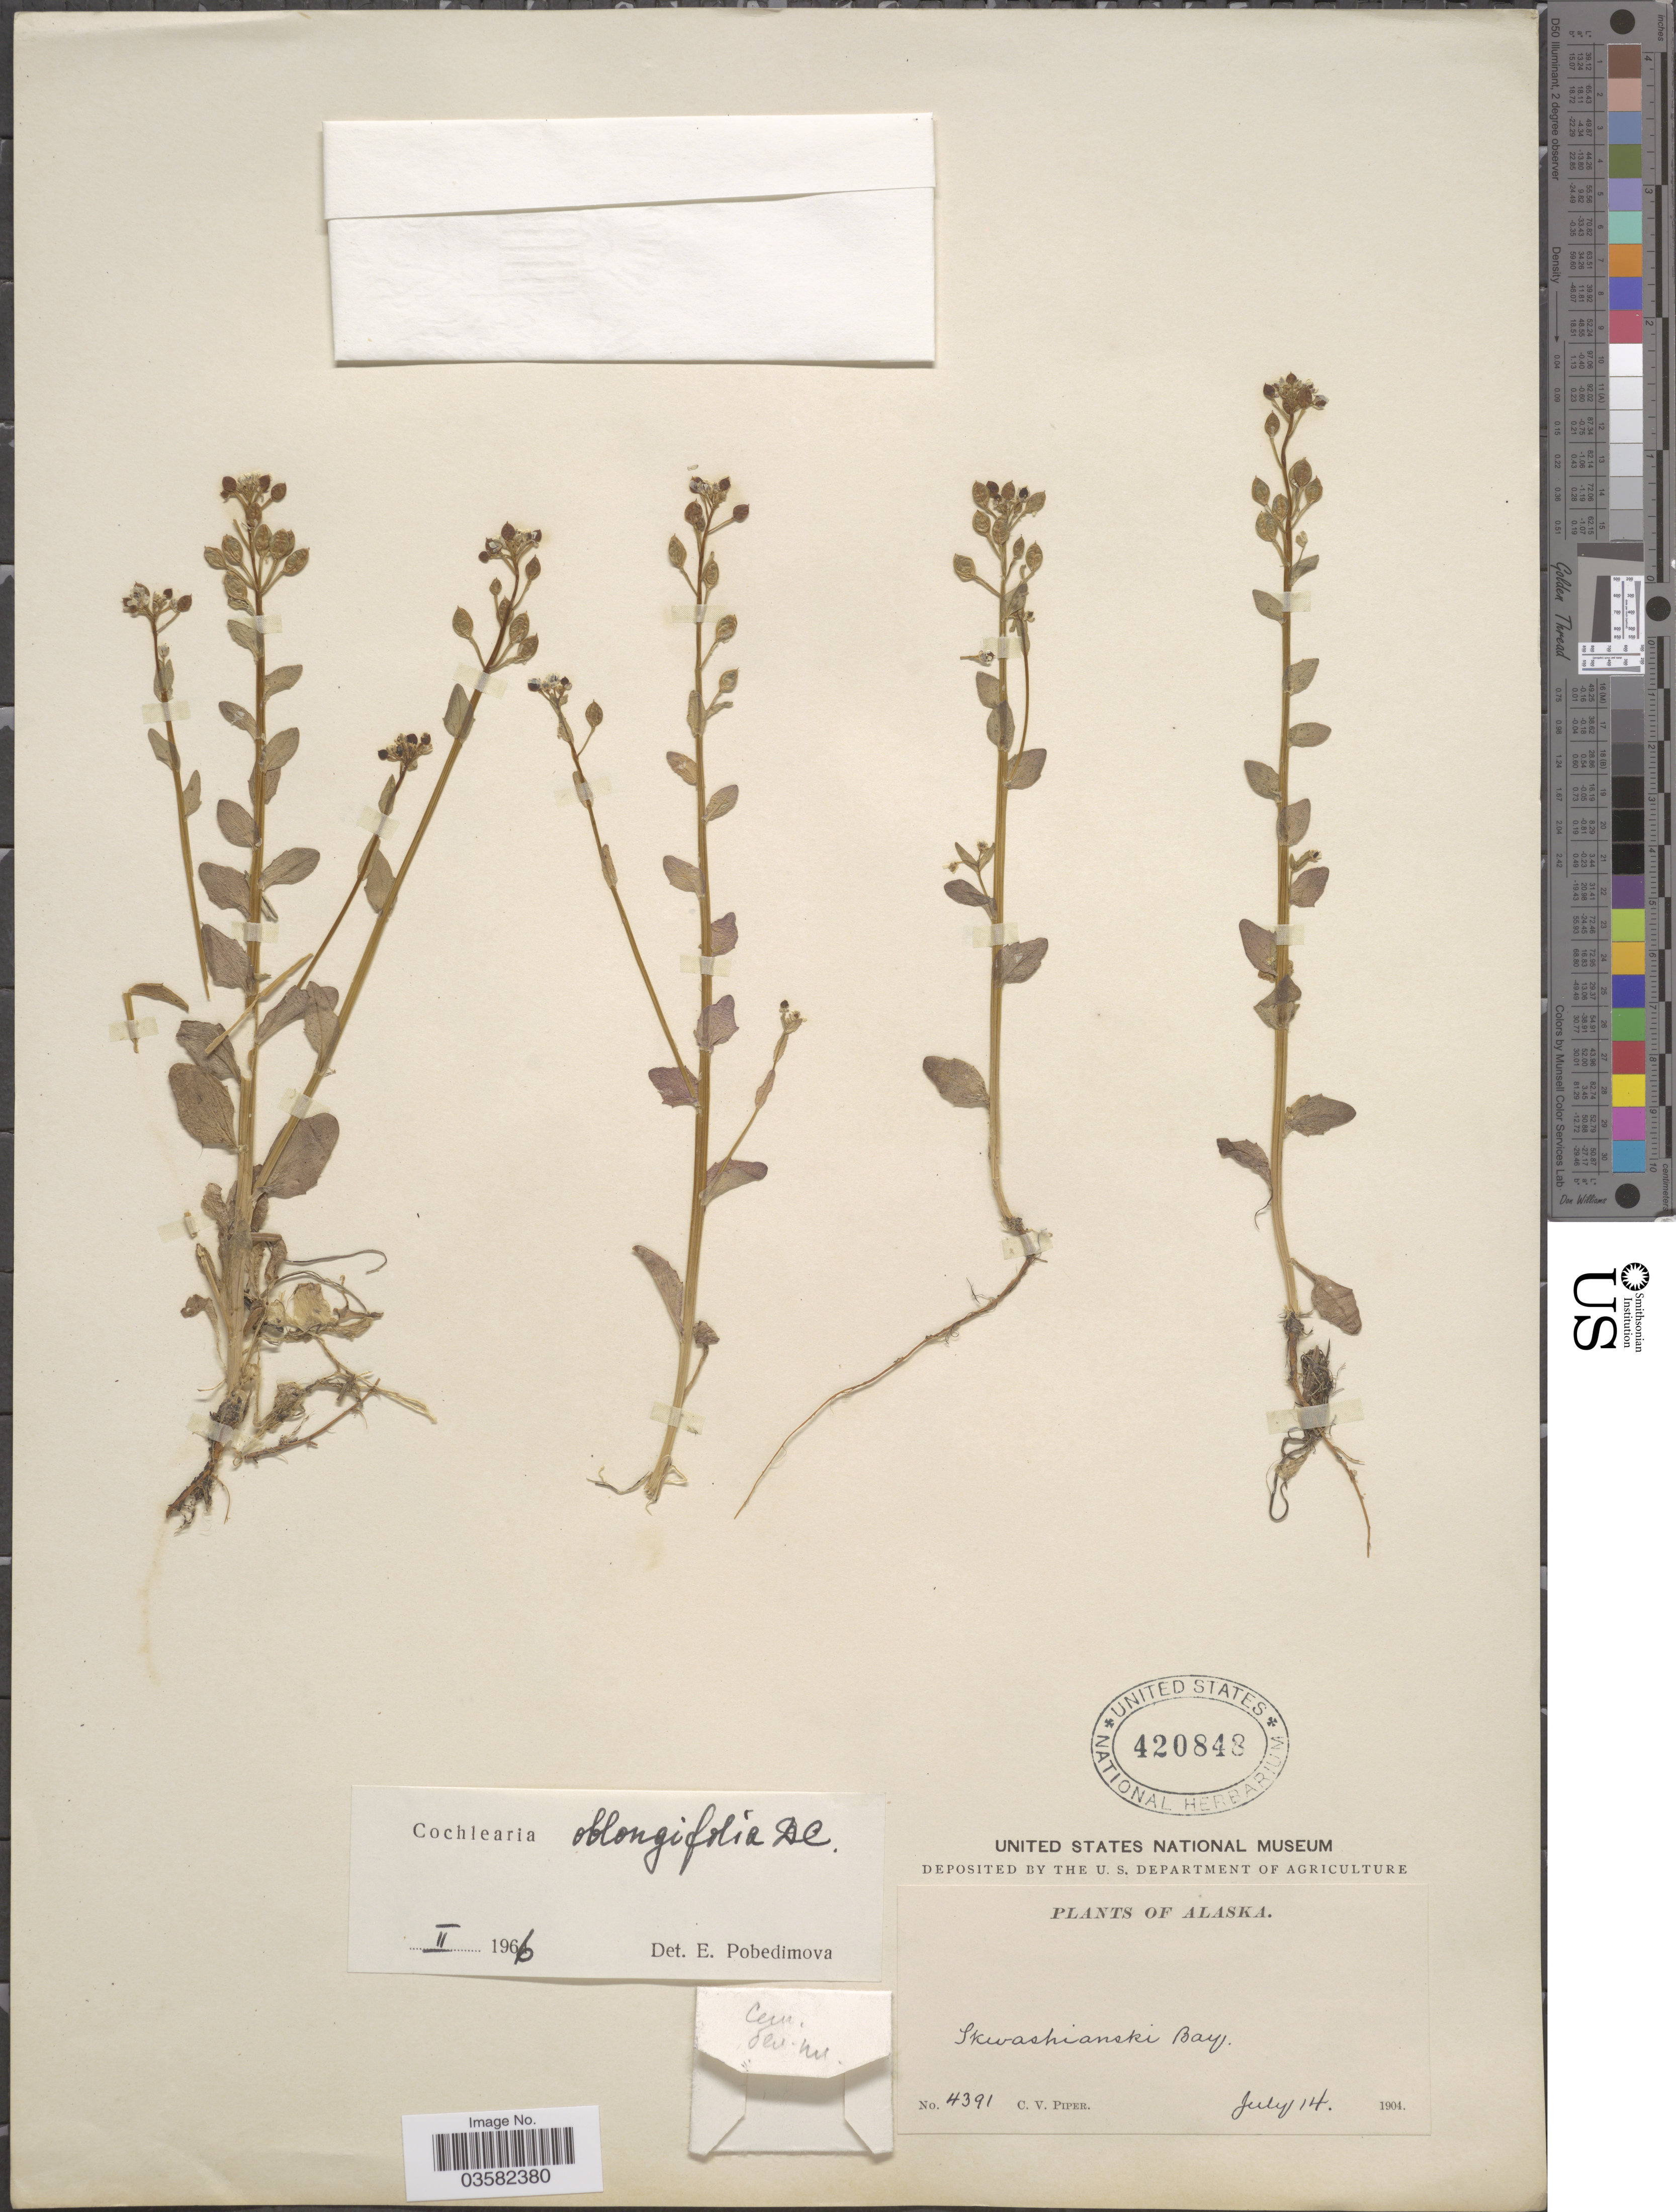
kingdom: Plantae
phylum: Tracheophyta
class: Magnoliopsida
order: Brassicales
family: Brassicaceae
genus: Cochlearia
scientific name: Cochlearia oblongifolia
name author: DC.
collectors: C. V. Piper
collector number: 4391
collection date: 1904-07-14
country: United States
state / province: Alaska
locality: Ikwashianski Bay.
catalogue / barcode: US 420848